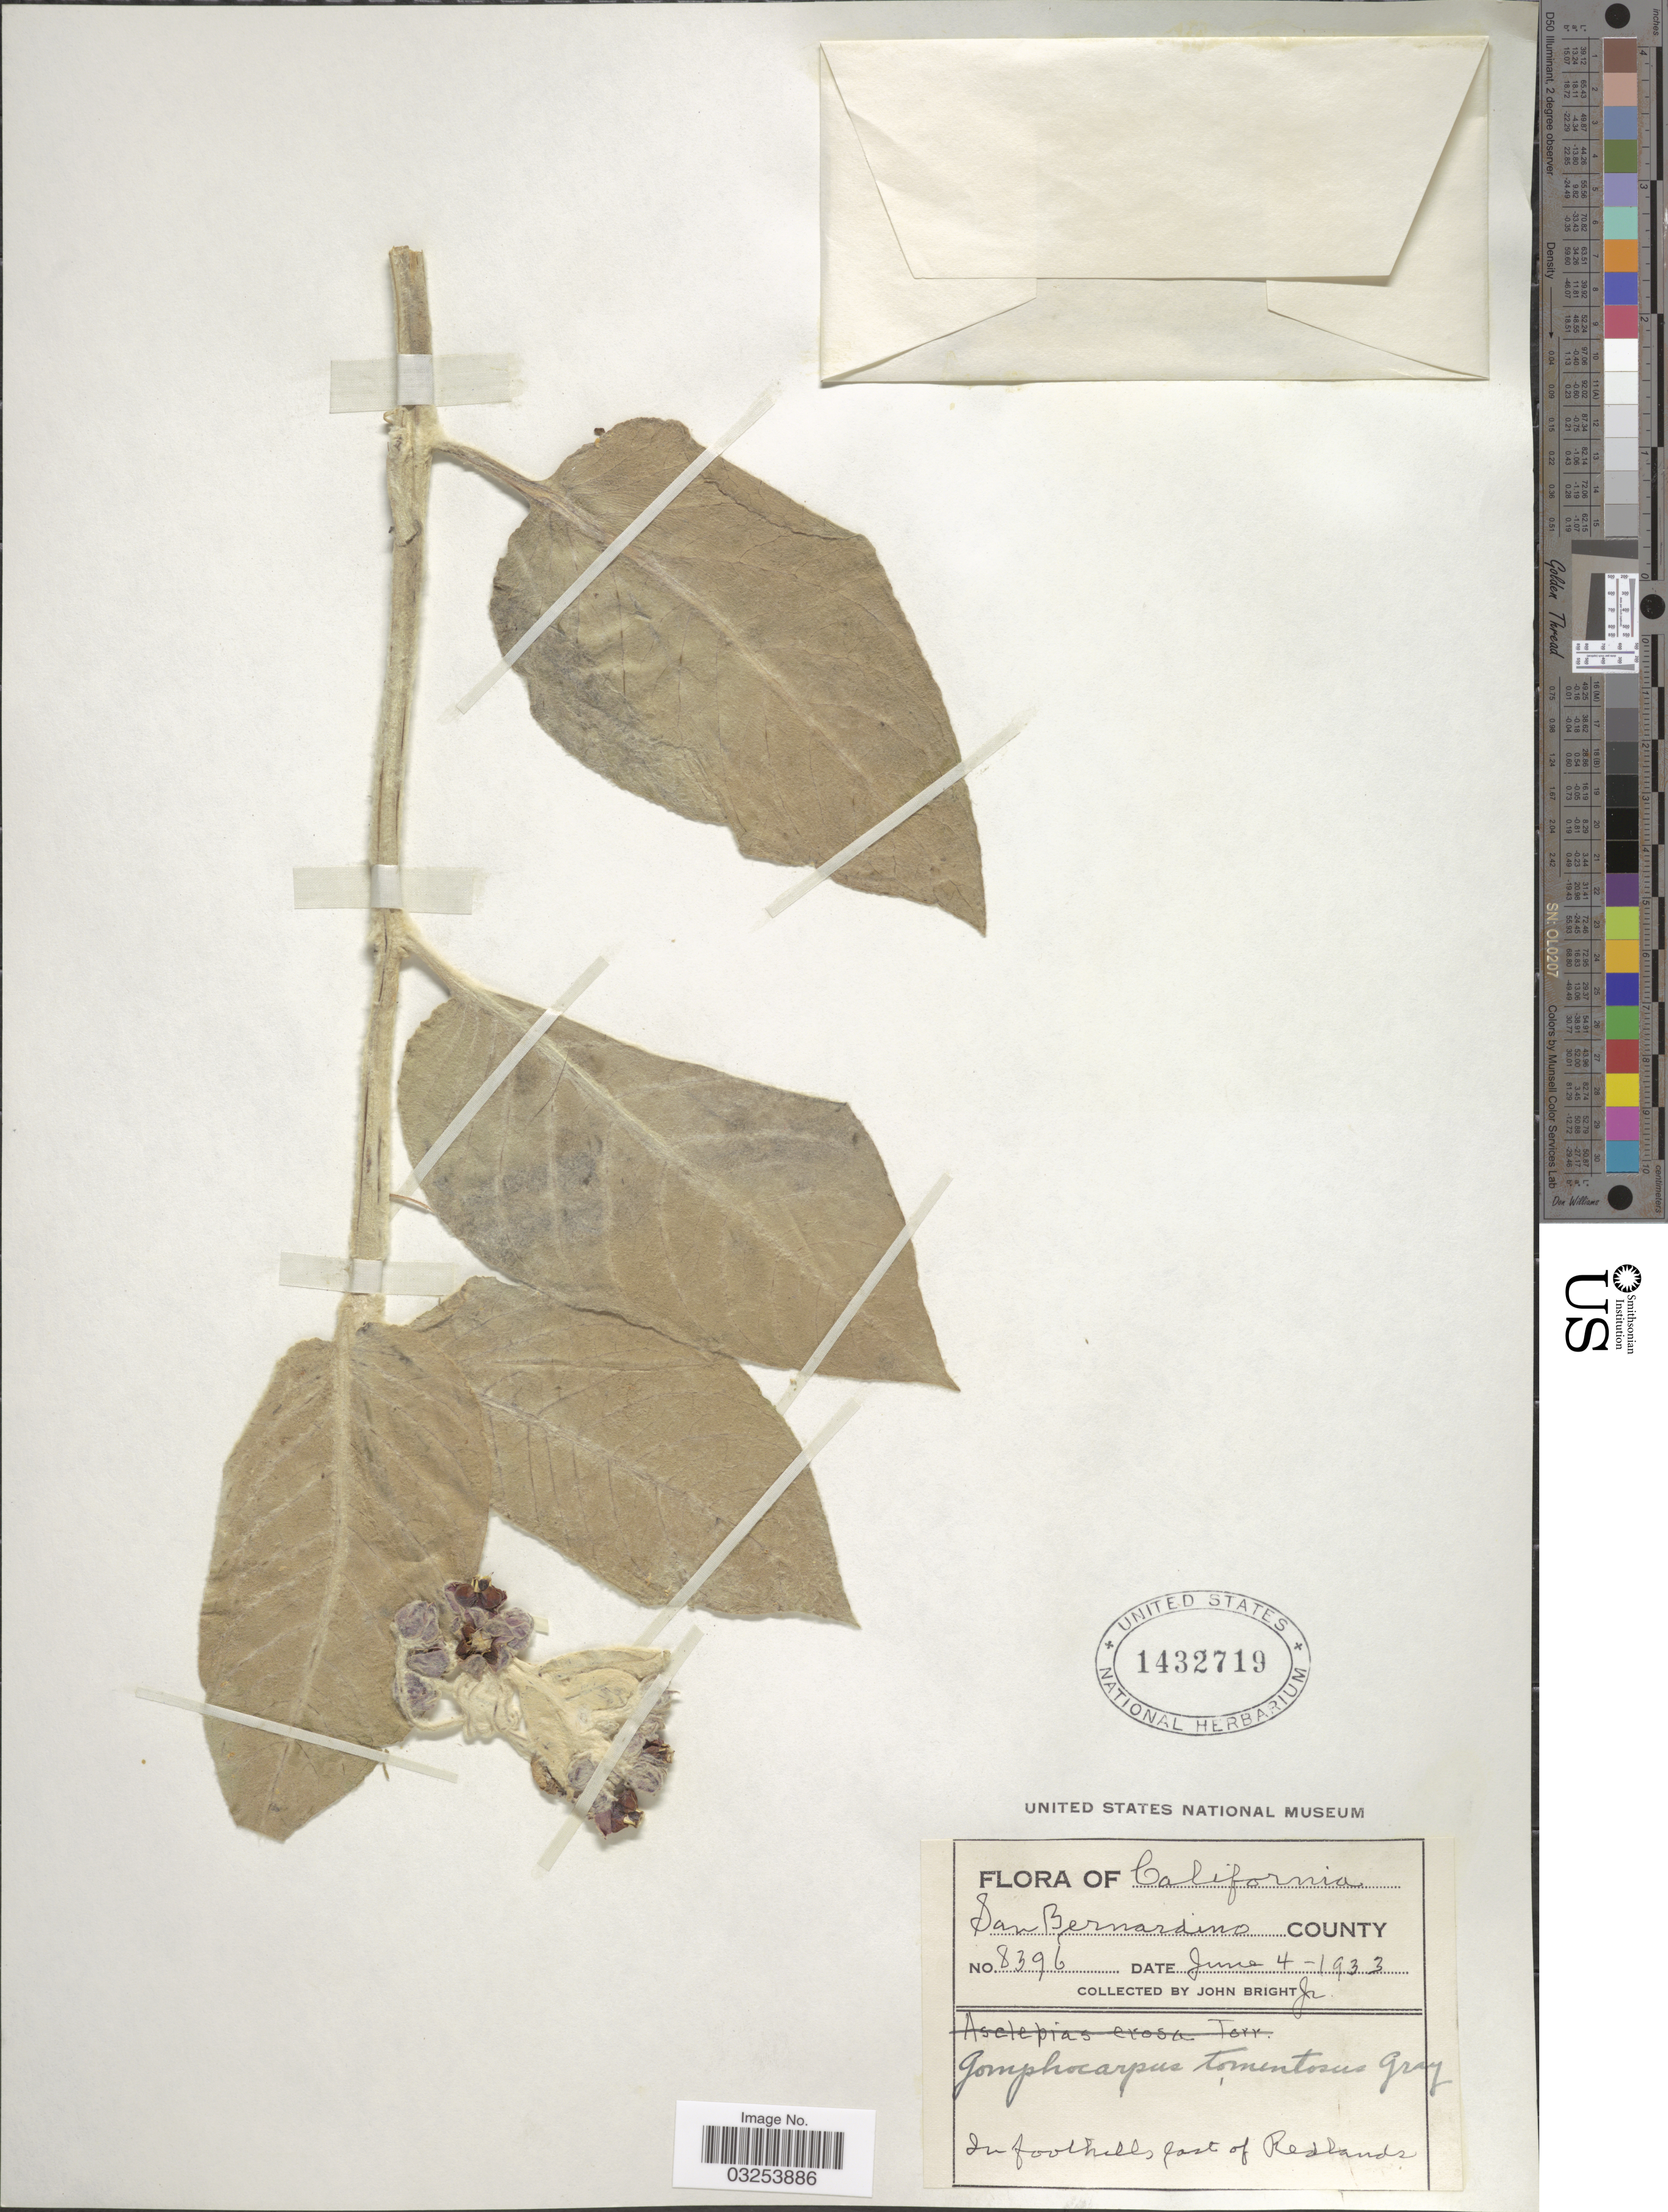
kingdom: Plantae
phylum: Tracheophyta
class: Magnoliopsida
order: Gentianales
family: Apocynaceae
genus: Asclepias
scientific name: Asclepias californica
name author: Greene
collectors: J. Bright Jr.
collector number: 8396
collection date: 1933-06-04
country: United States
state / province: California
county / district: San Bernardino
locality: San Bernardino County. In foothills east of Redlands.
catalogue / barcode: US 1432719